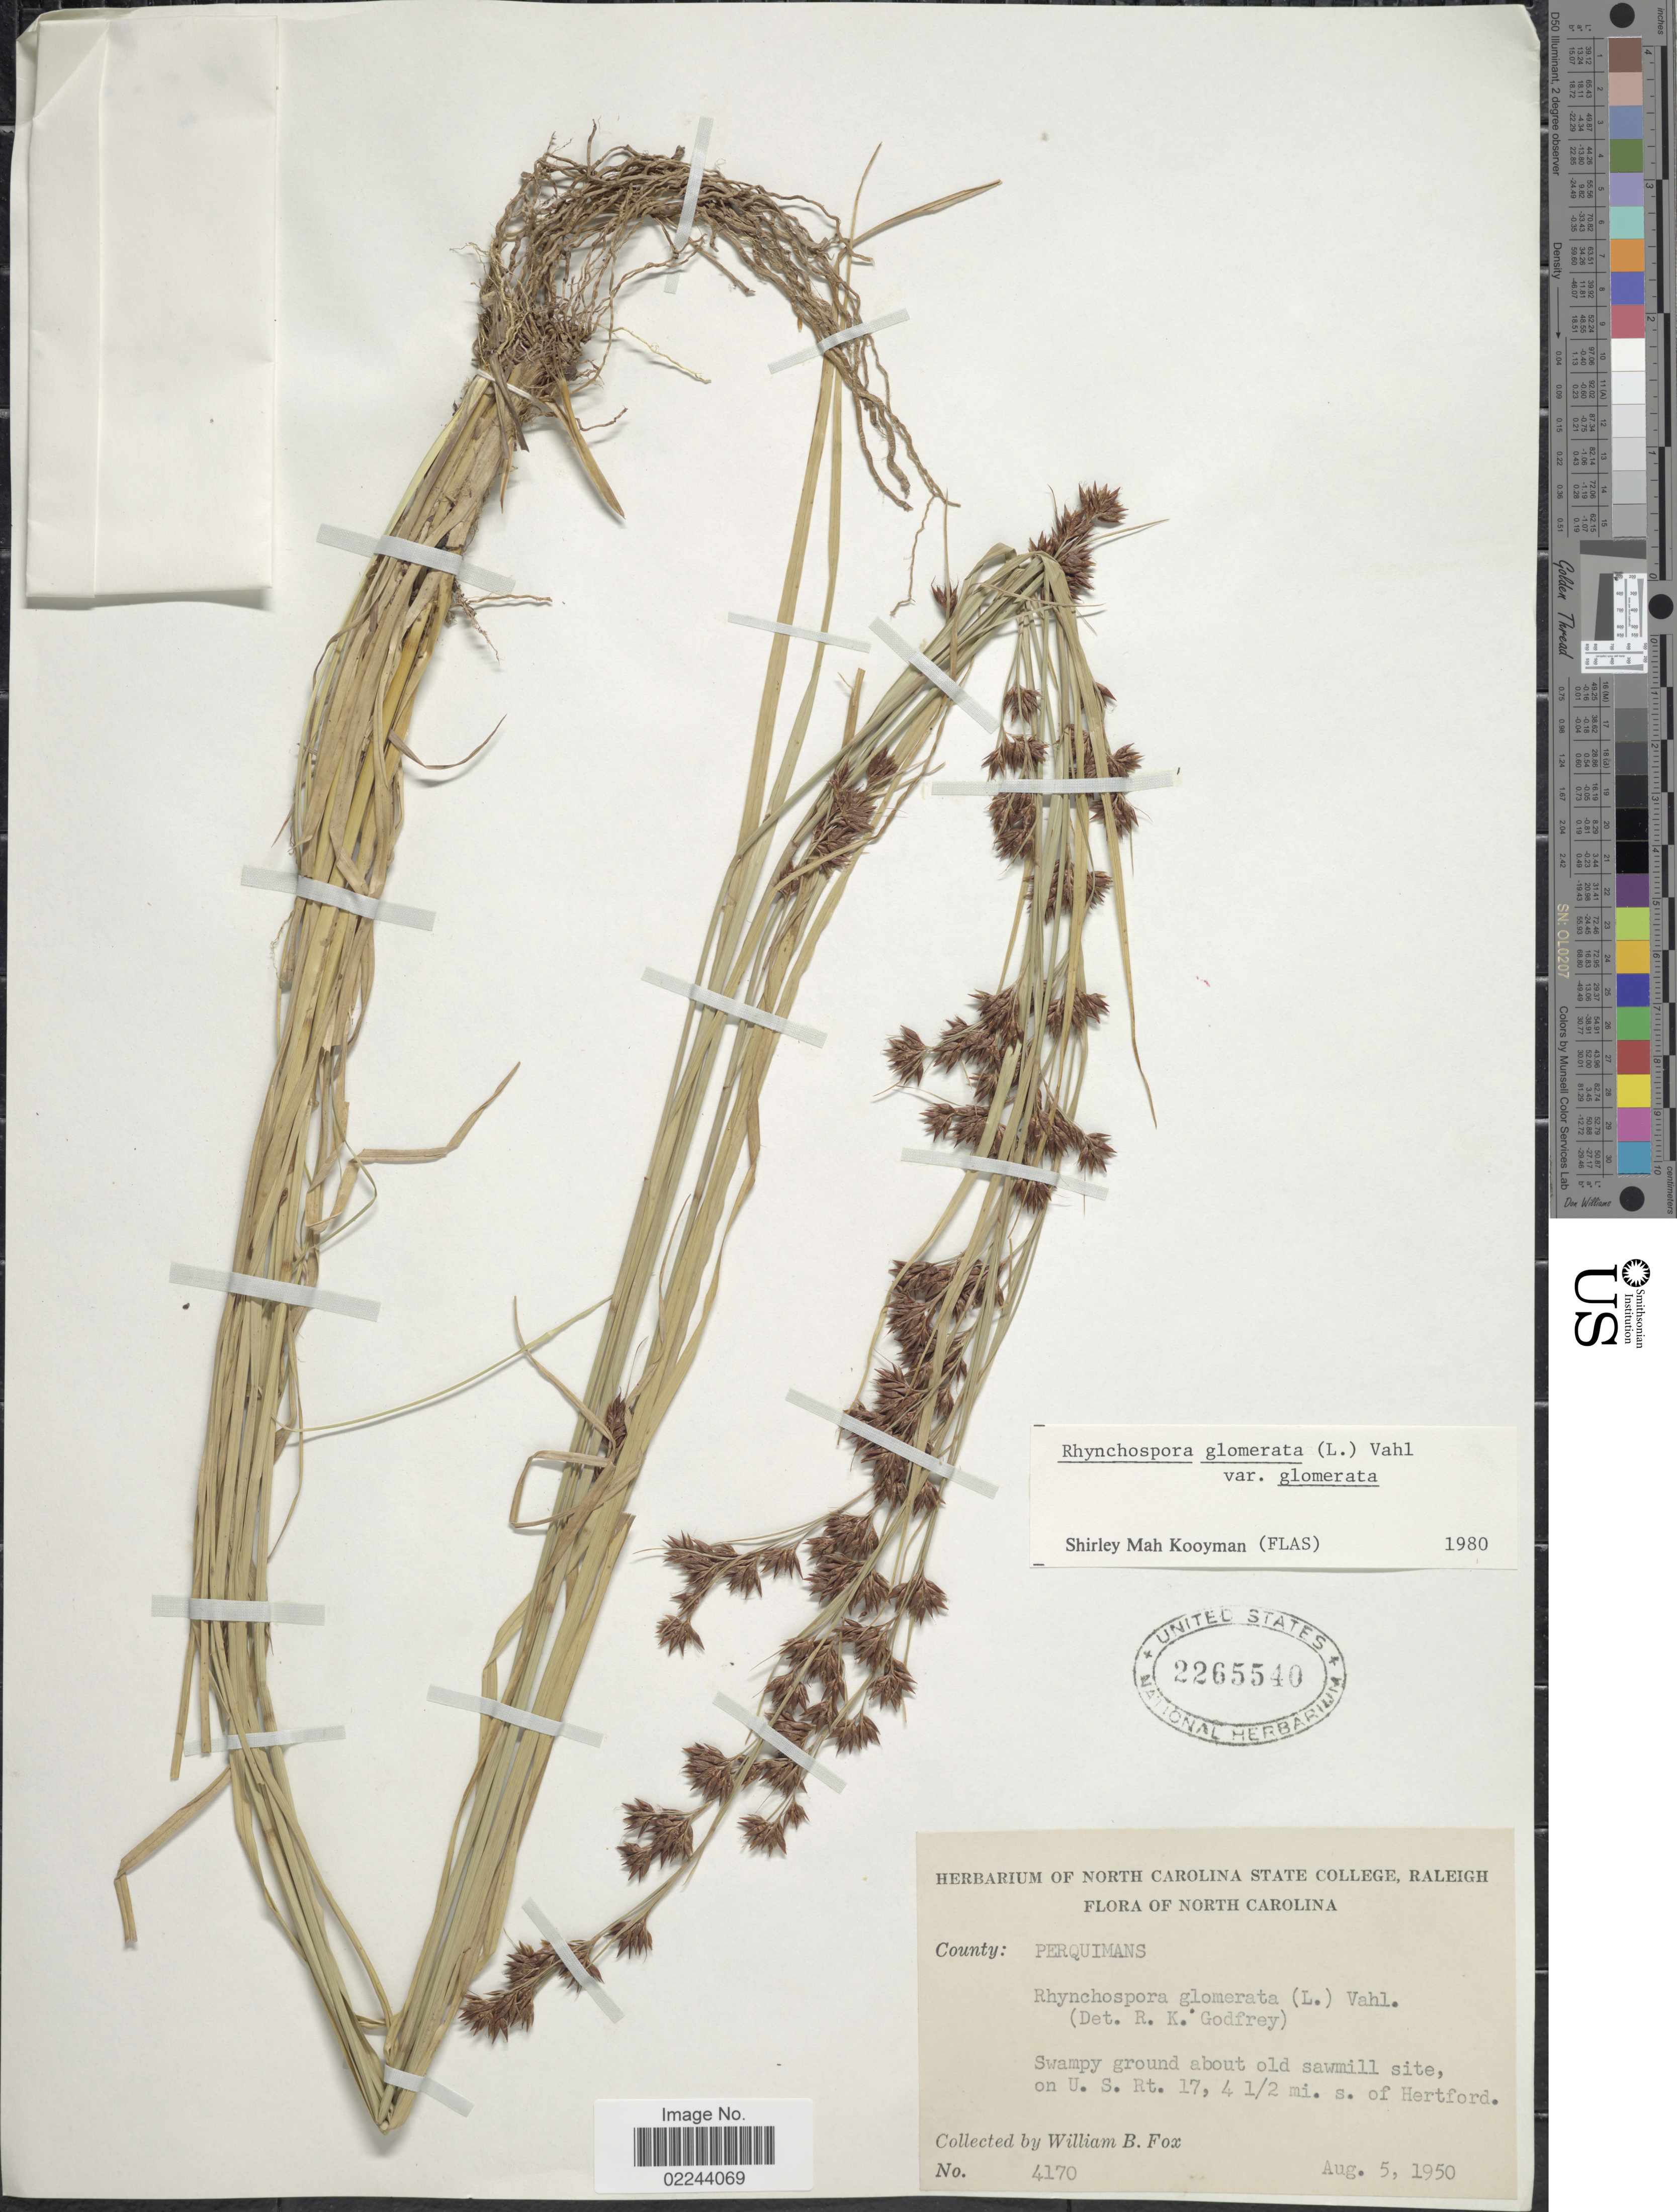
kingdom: Plantae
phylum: Tracheophyta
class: Liliopsida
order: Poales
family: Cyperaceae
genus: Rhynchospora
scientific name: Rhynchospora glomerata var. glomerata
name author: (L.) Vahl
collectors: W. Fox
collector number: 4170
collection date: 1950-08-05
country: United States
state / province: North Carolina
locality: About old sawmill site, on U.S. Rt. 17, 4½ mi s of Hertford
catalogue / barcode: US 2265540